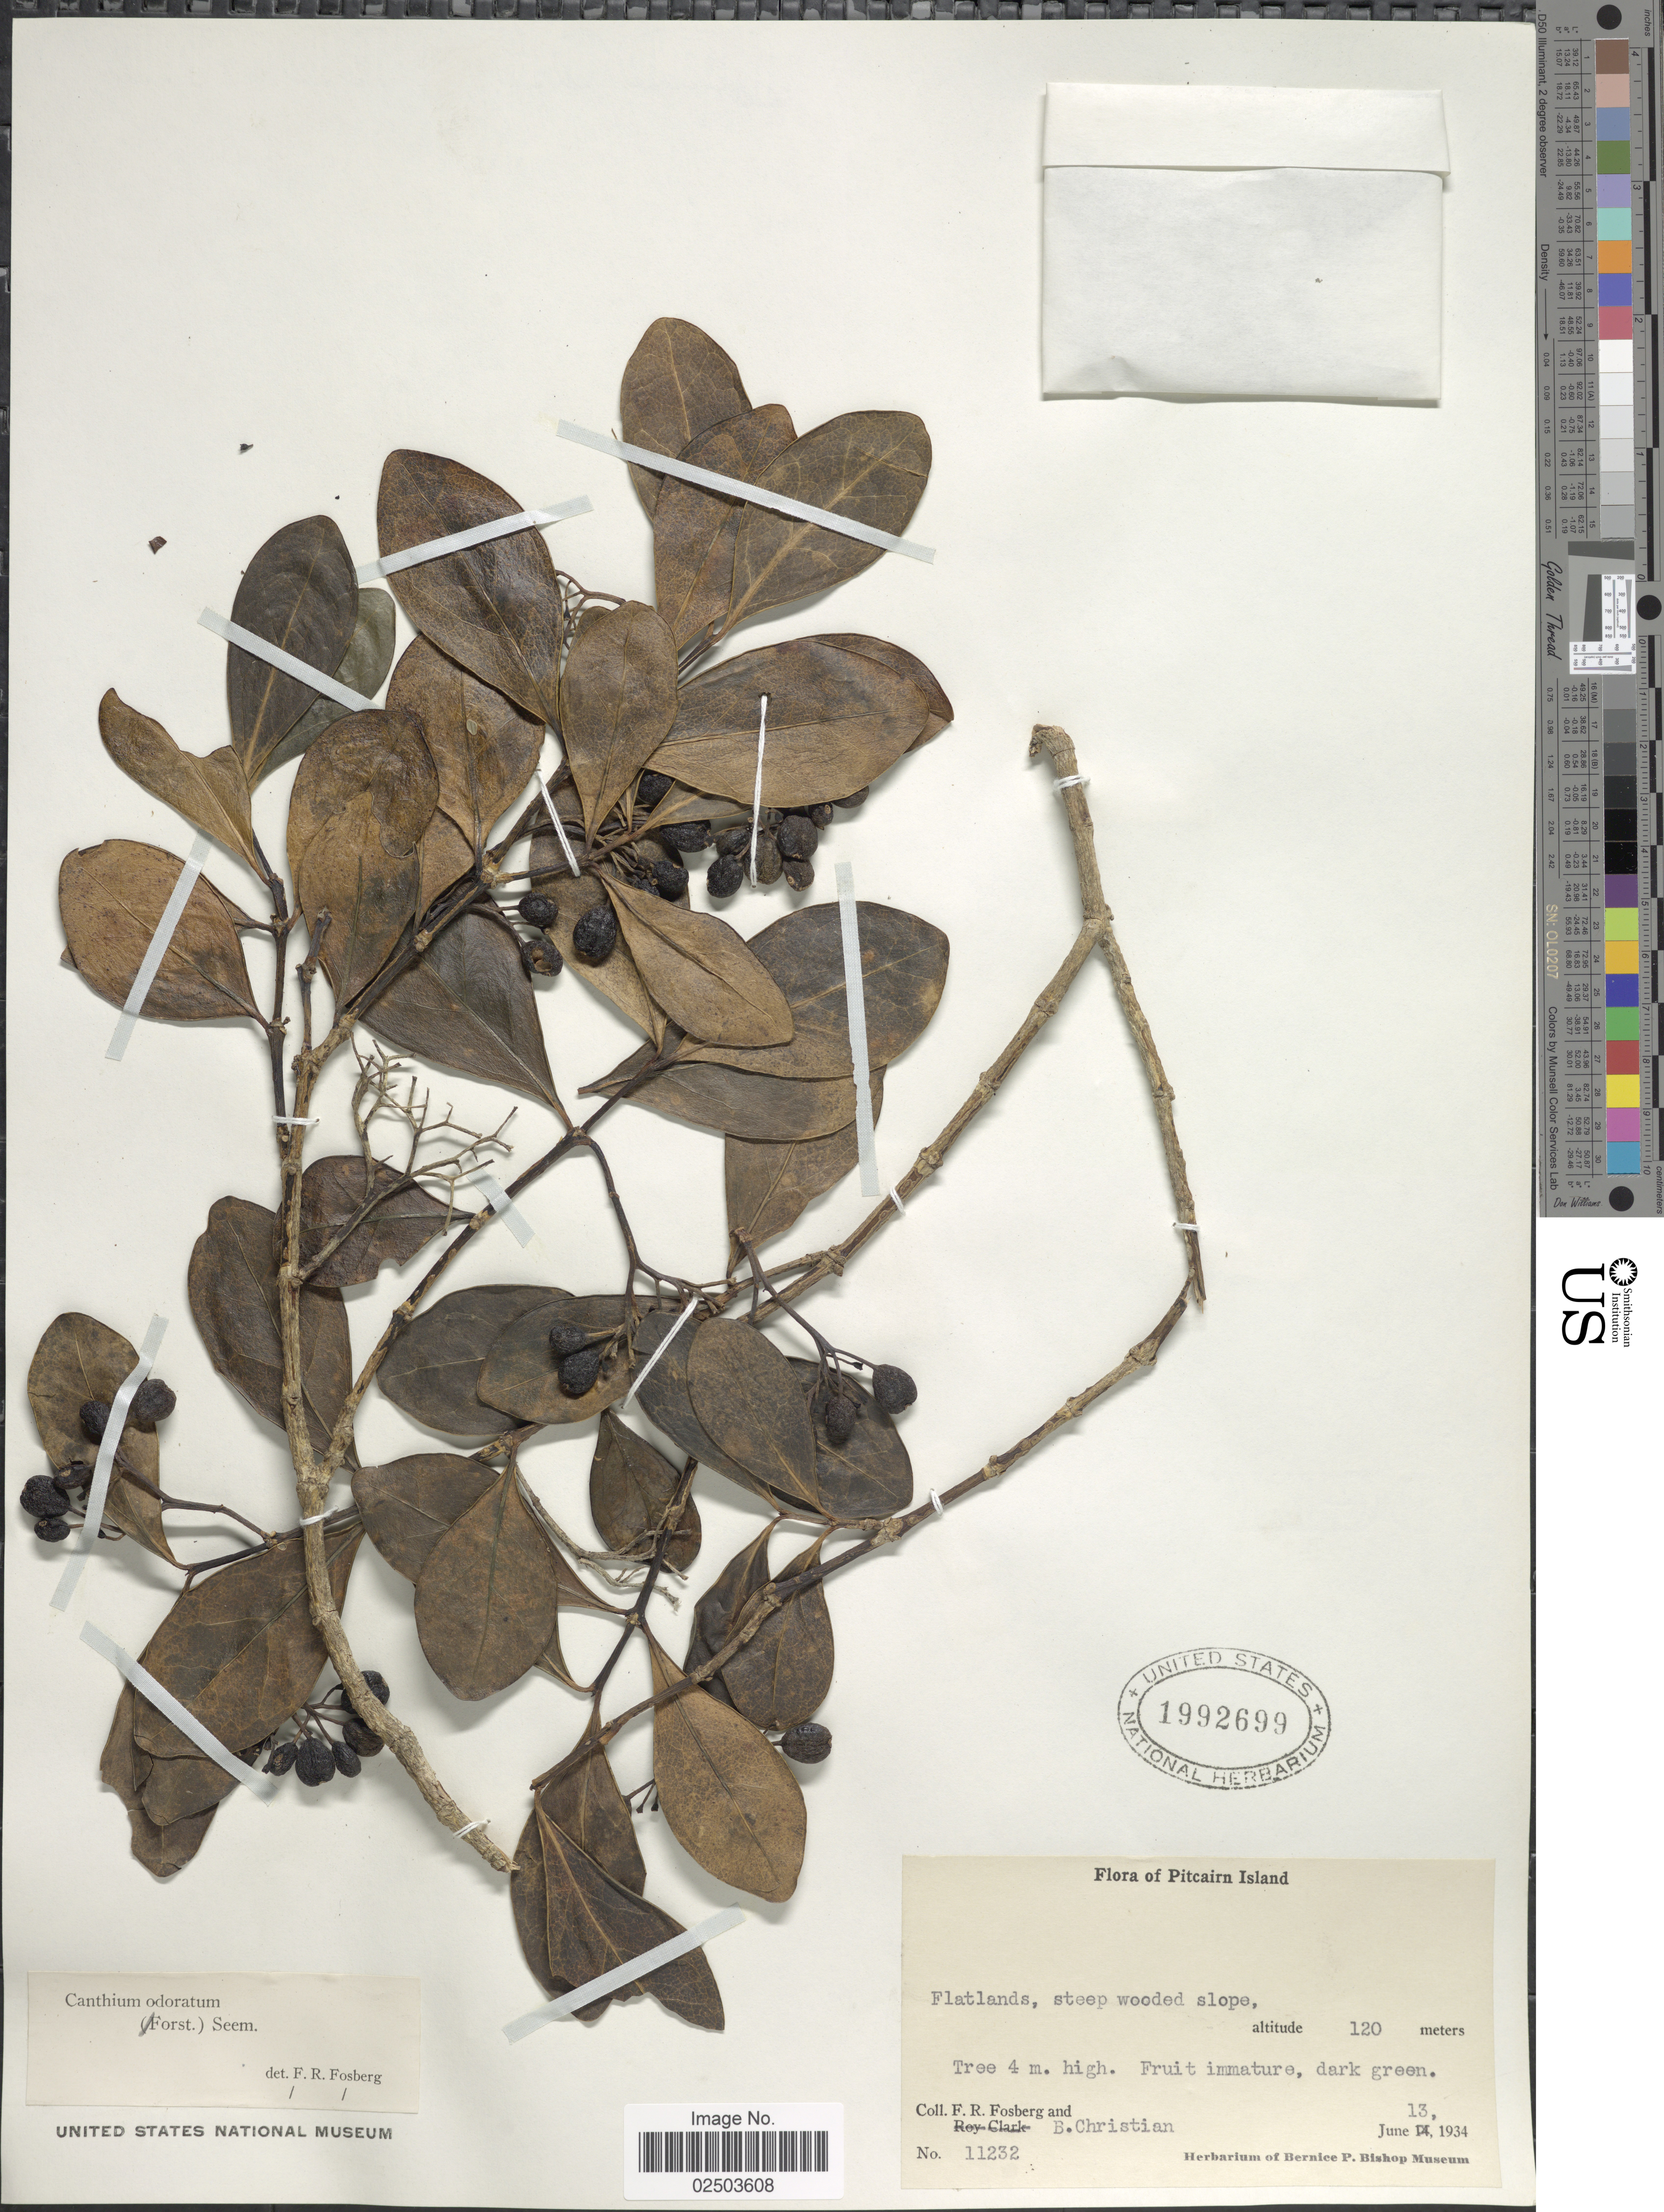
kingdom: Plantae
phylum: Tracheophyta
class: Magnoliopsida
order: Gentianales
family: Rubiaceae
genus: Canthium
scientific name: Canthium odoratum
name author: Seem.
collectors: F. R. Fosberg & B. Christian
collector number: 11232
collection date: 1934-06-13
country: Pitcairn Islands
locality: Flatlands, steep wooded slope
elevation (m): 120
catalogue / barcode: US 1992699